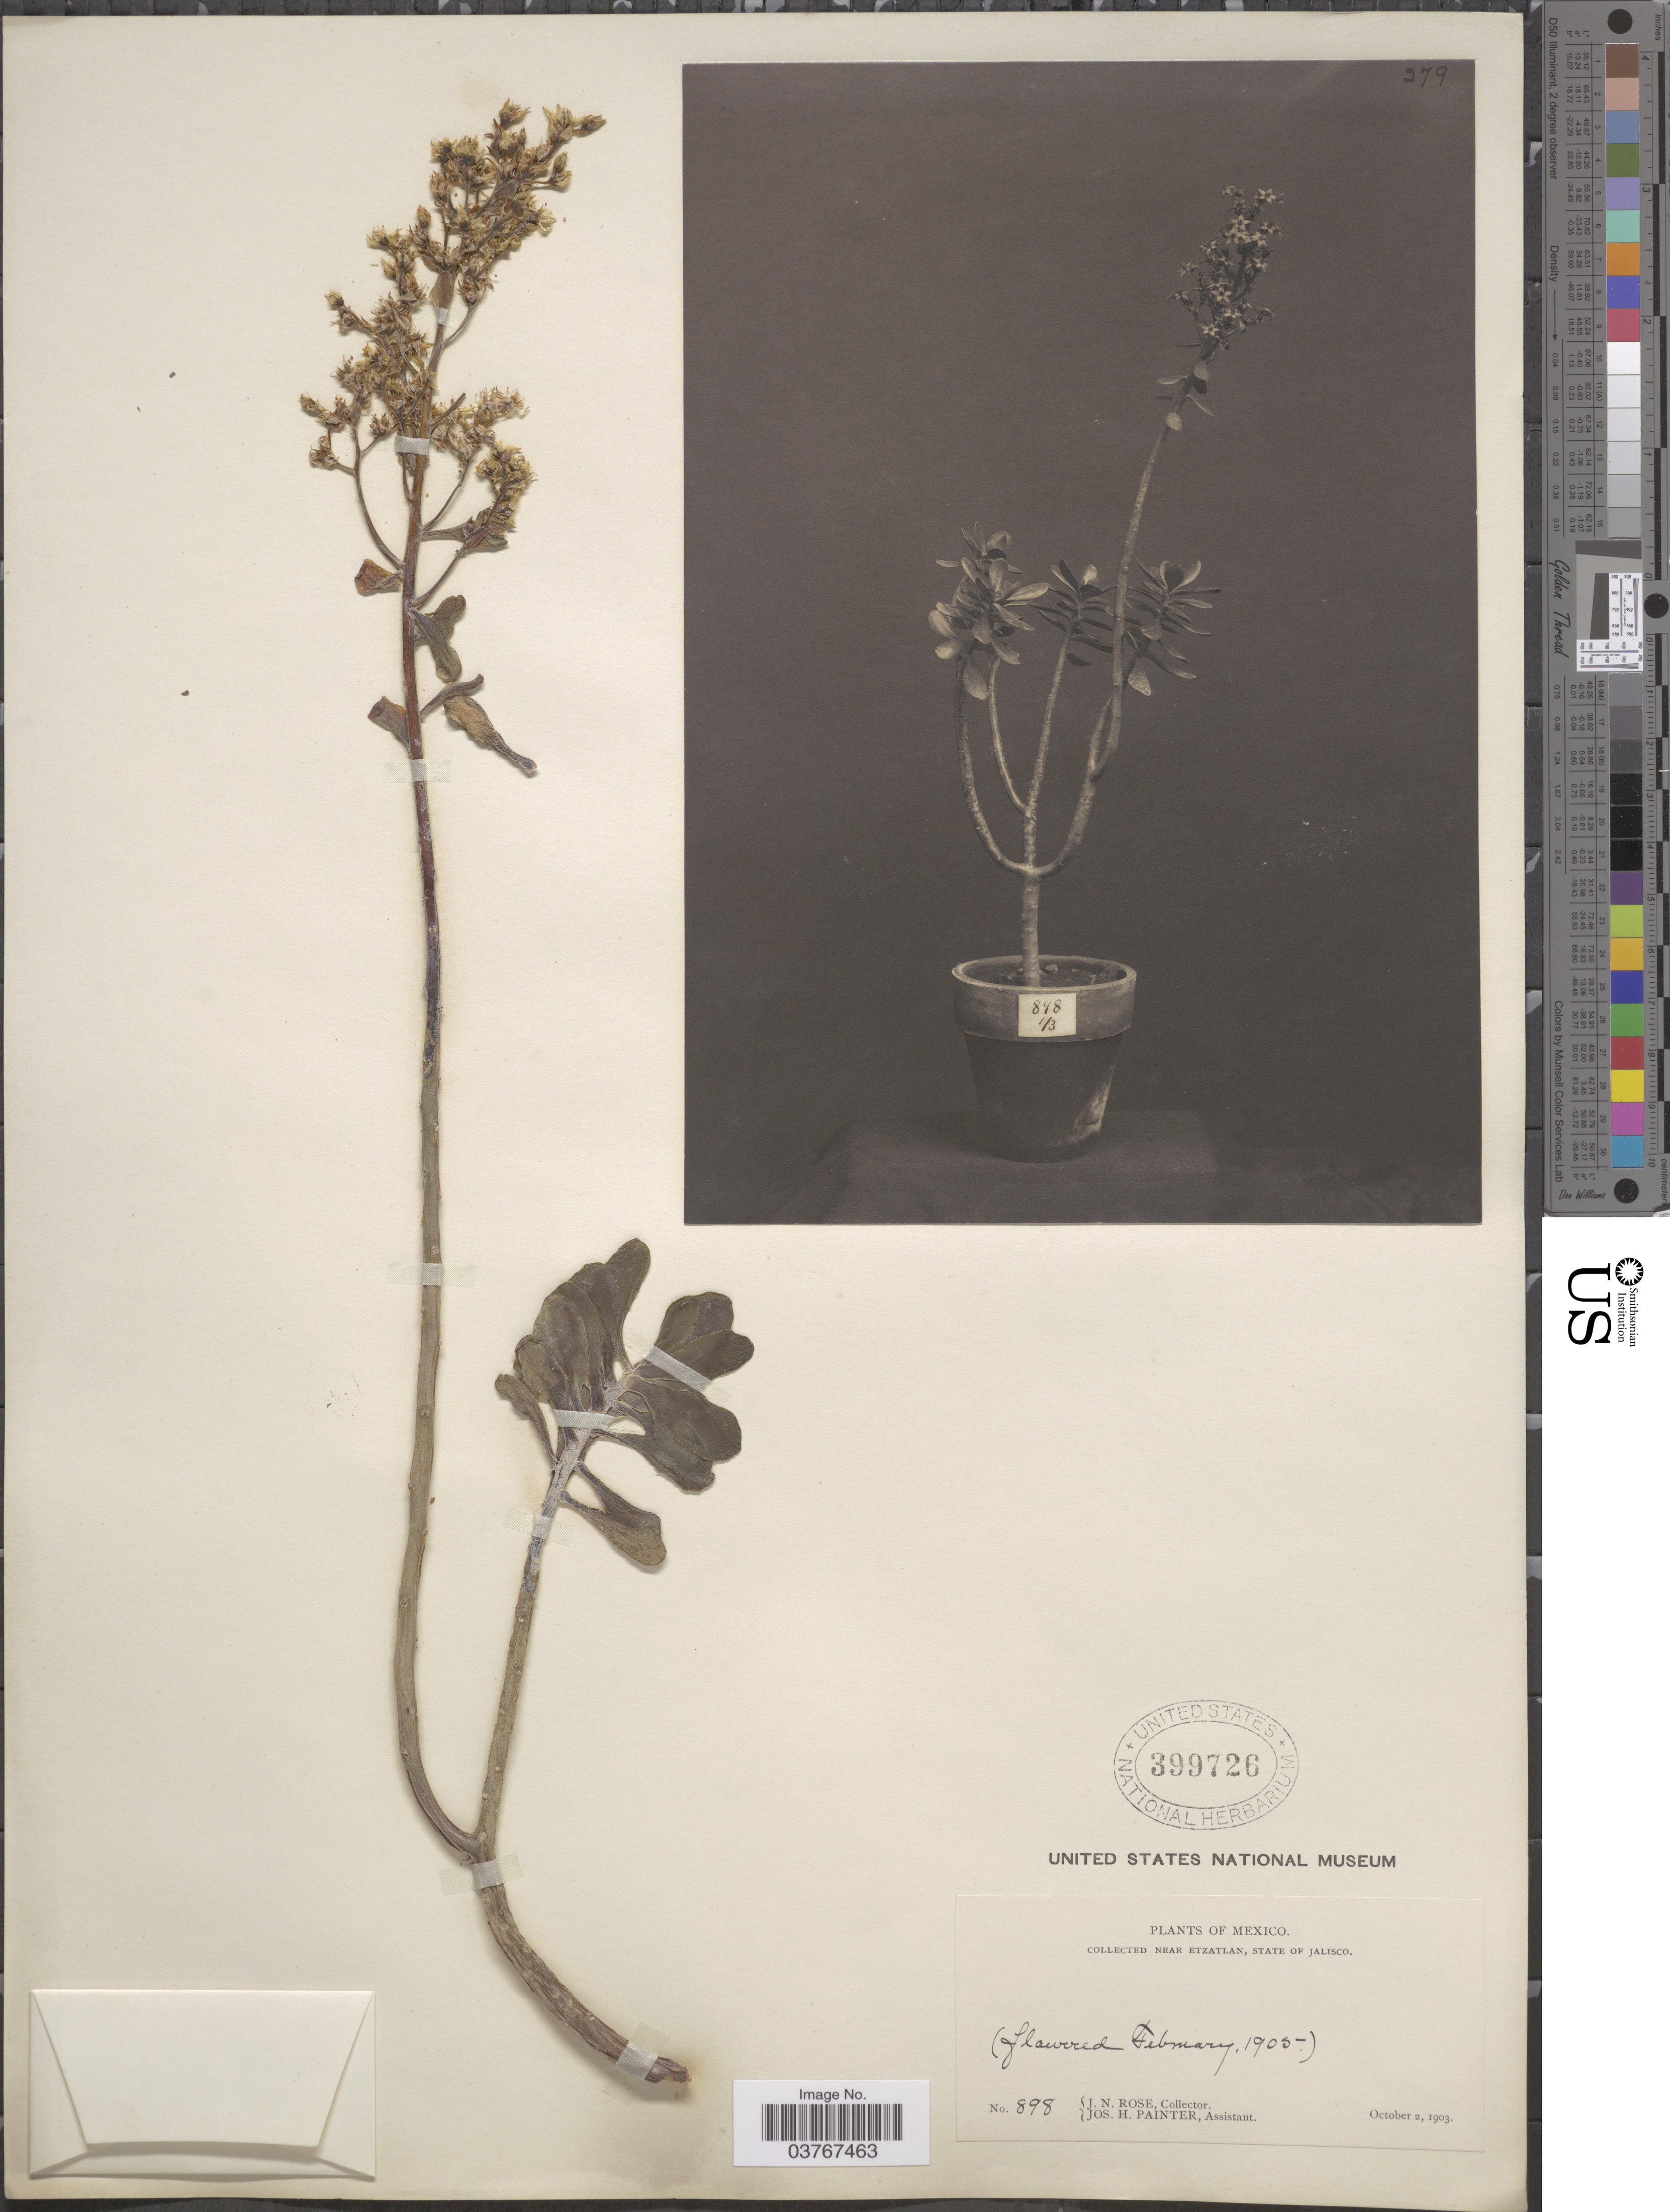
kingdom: Plantae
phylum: Tracheophyta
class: Magnoliopsida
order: Saxifragales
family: Crassulaceae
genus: Sedum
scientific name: Sedum sp.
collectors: J. N. Rose & J. H. Painter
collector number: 898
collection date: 1903-10-02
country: Mexico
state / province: Jalisco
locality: Near Etzatlan.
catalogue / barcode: US 399726